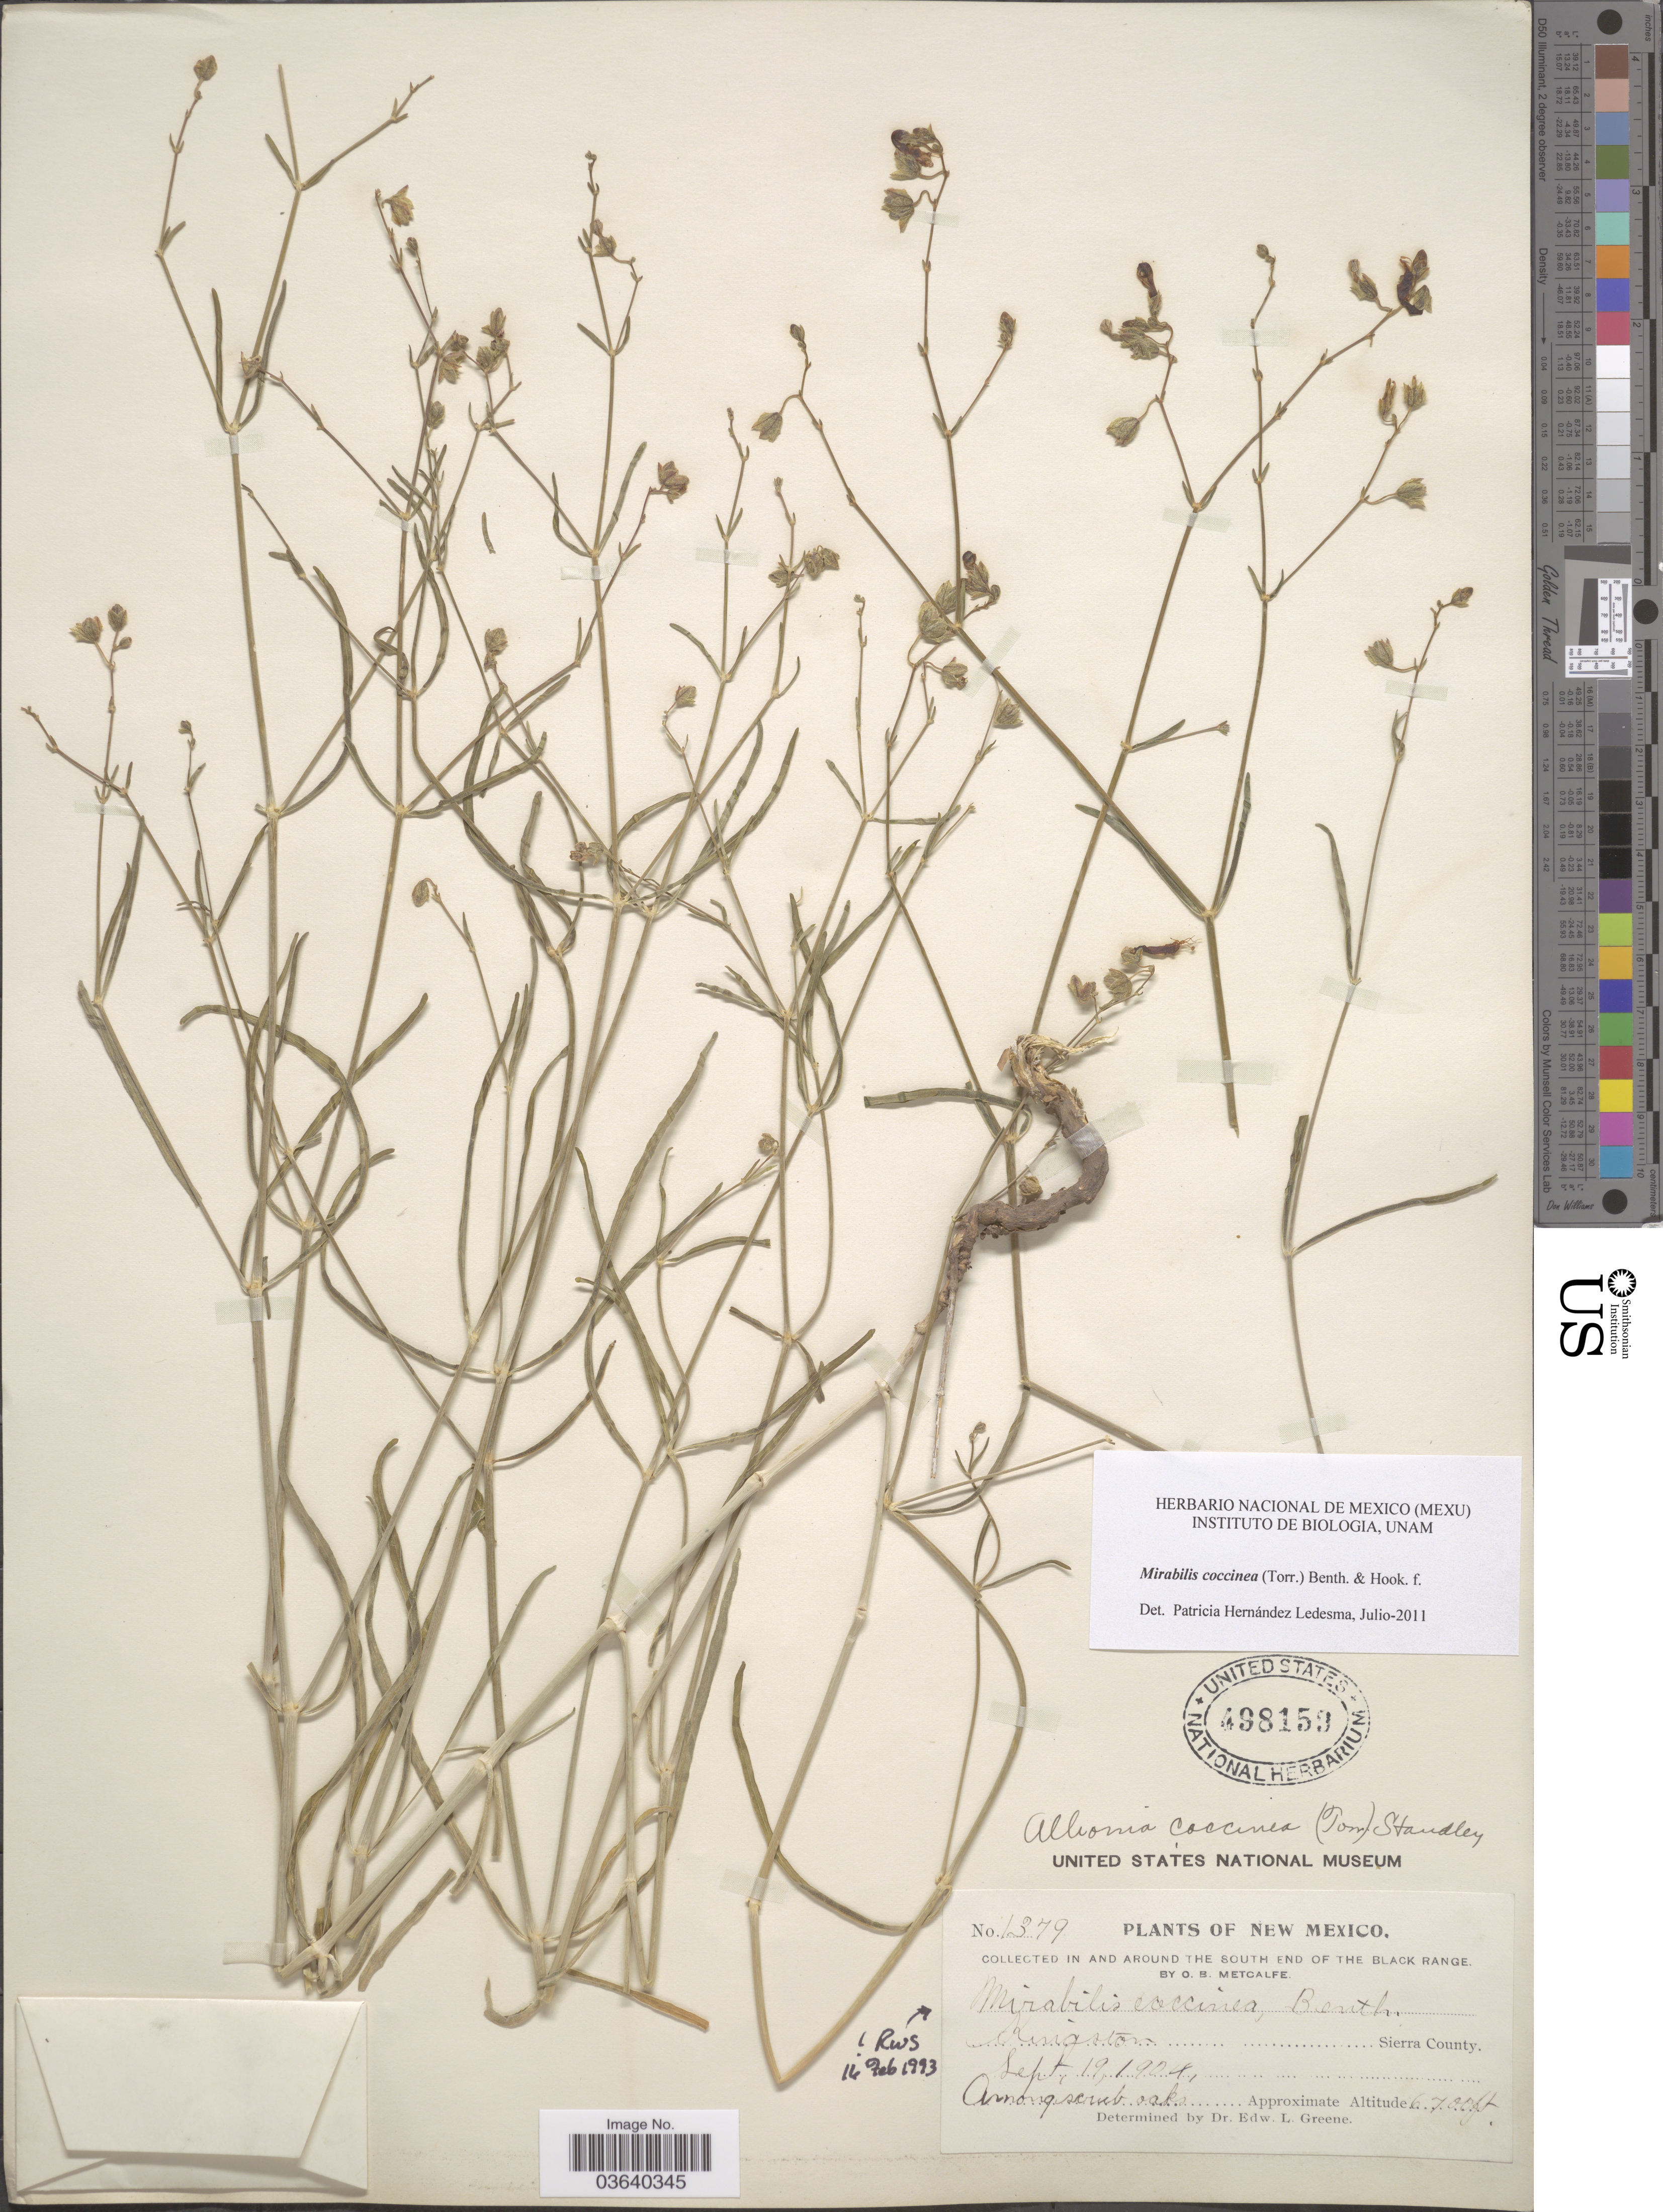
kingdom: Plantae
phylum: Tracheophyta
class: Magnoliopsida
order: Caryophyllales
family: Nyctaginaceae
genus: Mirabilis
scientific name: Mirabilis coccinea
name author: (Torr.) Benth. & Hook. f.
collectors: O. B. Metcalfe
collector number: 1379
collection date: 1904-09-19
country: United States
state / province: New Mexico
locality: In and around the south end of the Black Range. Kingston Sierra County.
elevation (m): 2042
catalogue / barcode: US 498159